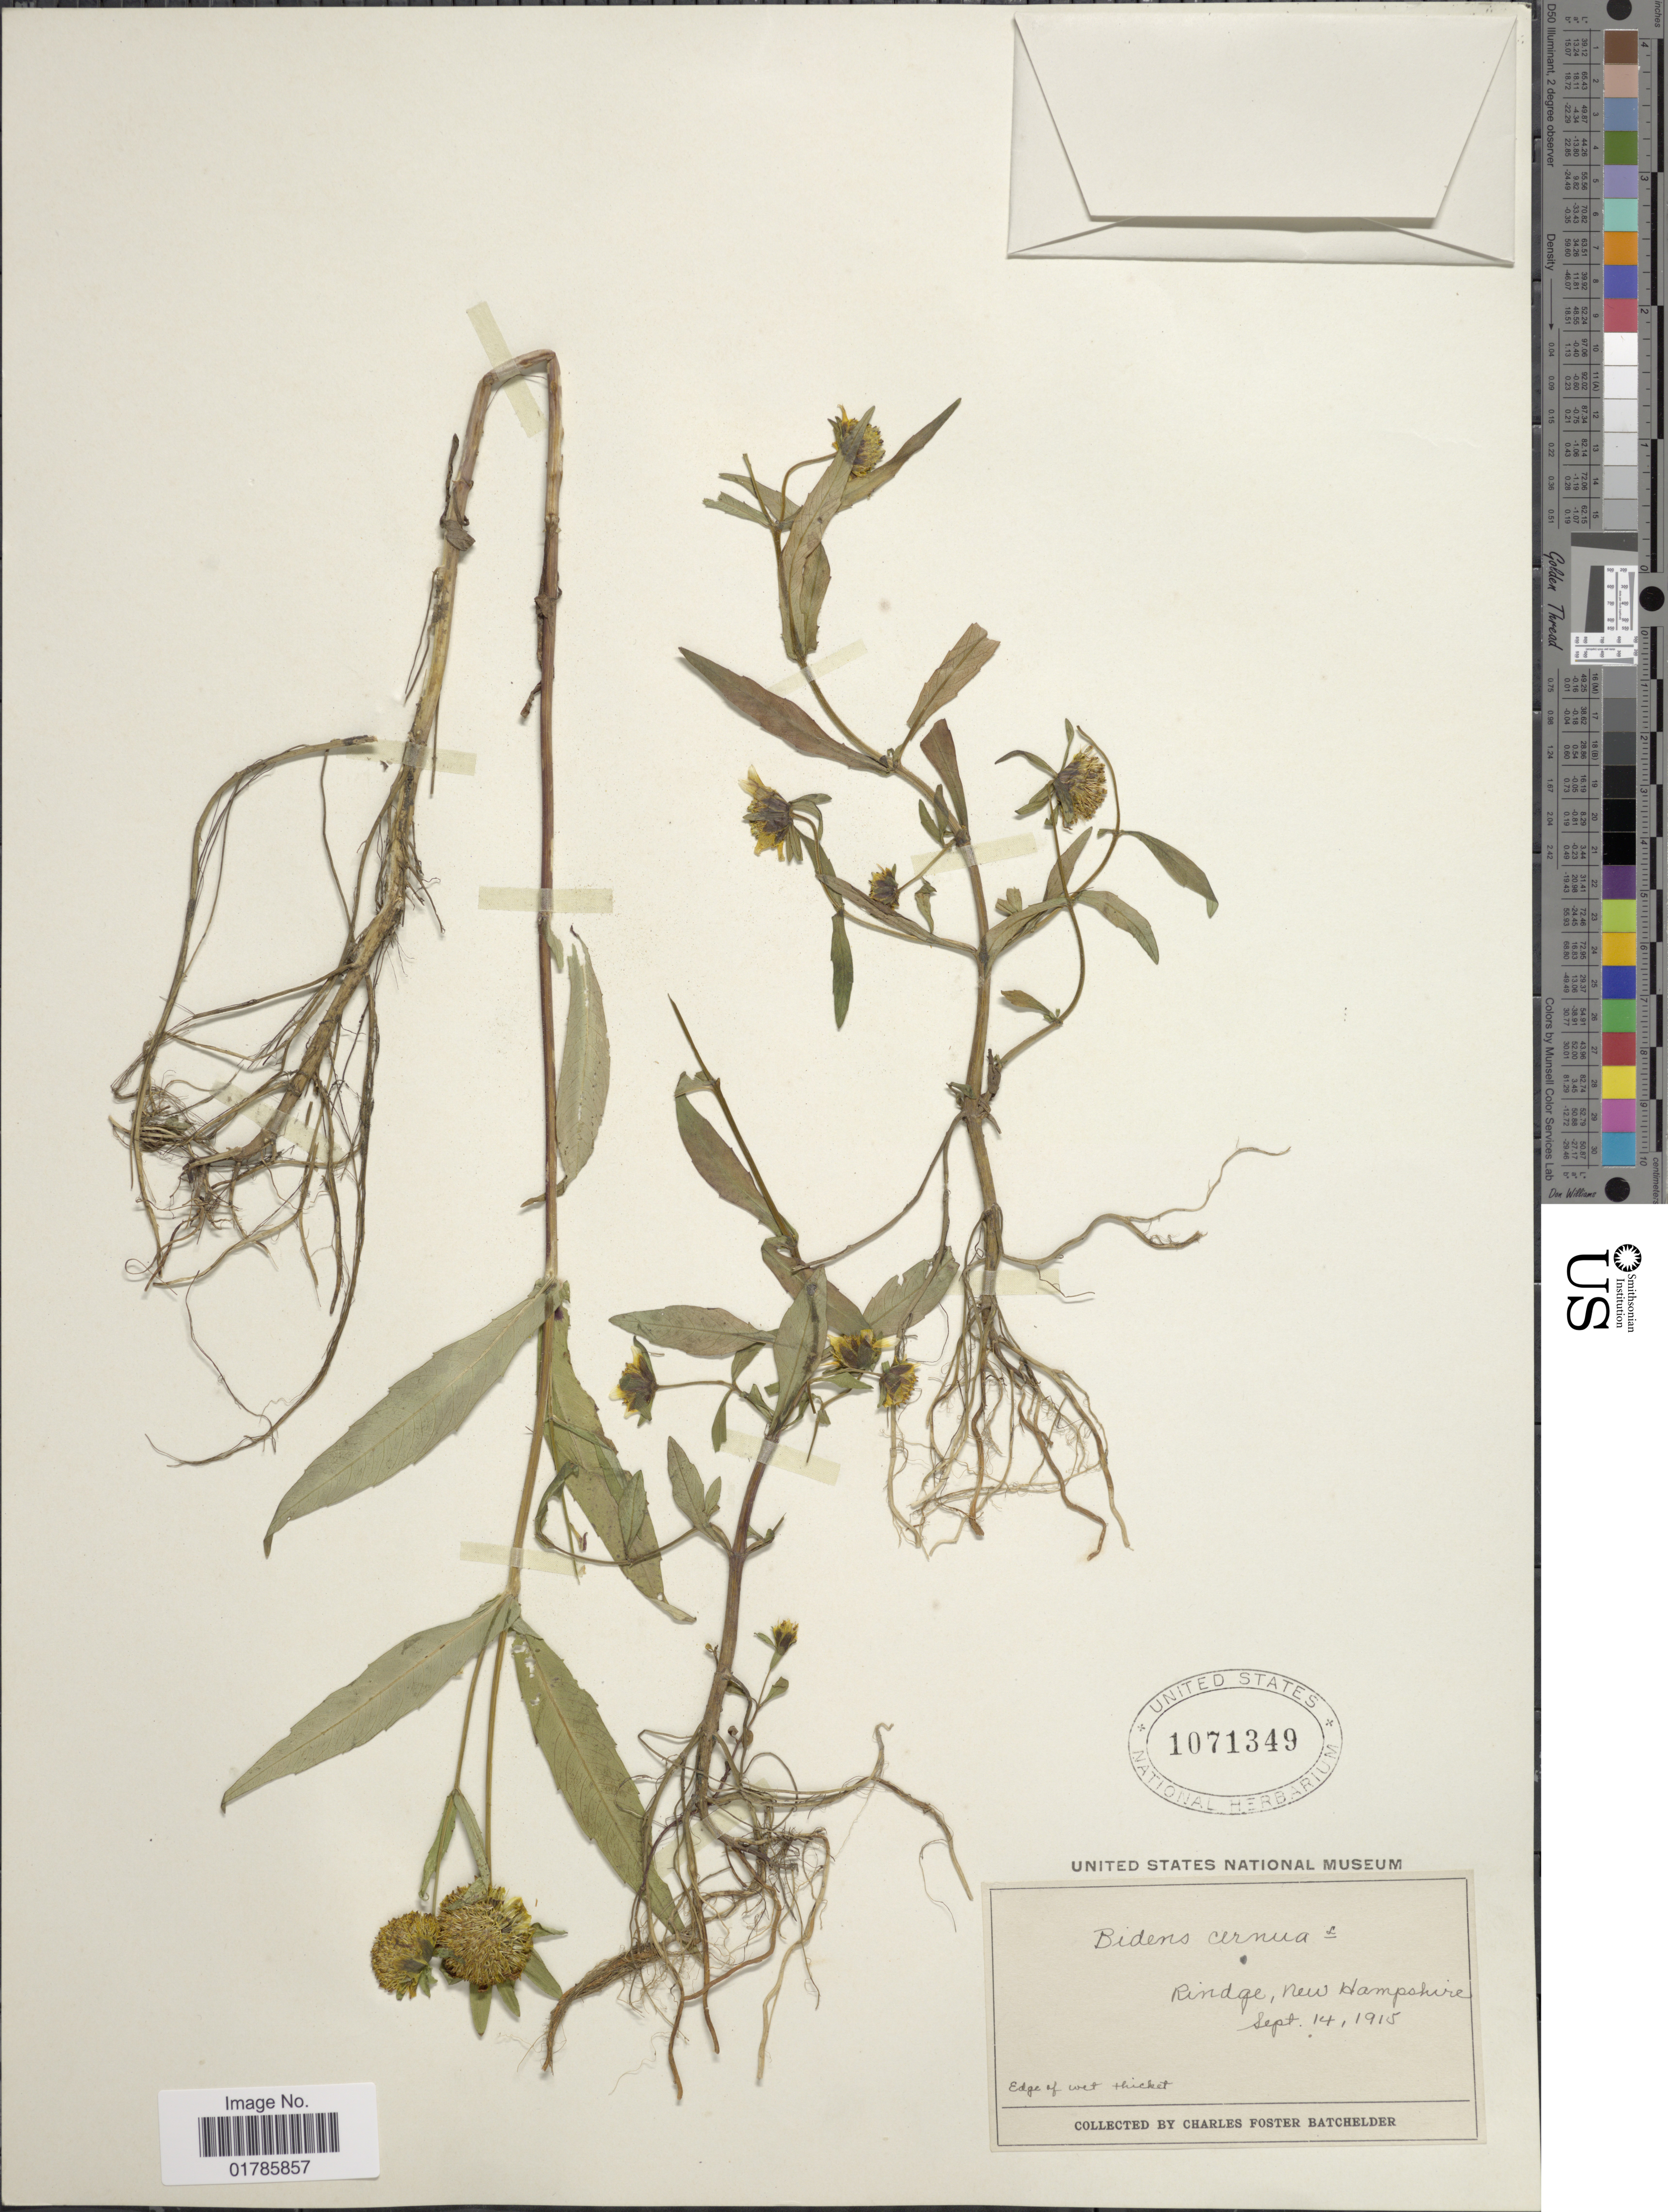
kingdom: Plantae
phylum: Tracheophyta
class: Magnoliopsida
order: Asterales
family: Asteraceae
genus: Bidens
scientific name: Bidens cernua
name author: L.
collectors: C. Batchelder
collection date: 1915-09-14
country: United States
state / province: New Hampshire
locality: Rindge, Edge of wet thicket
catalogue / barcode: US 1071349